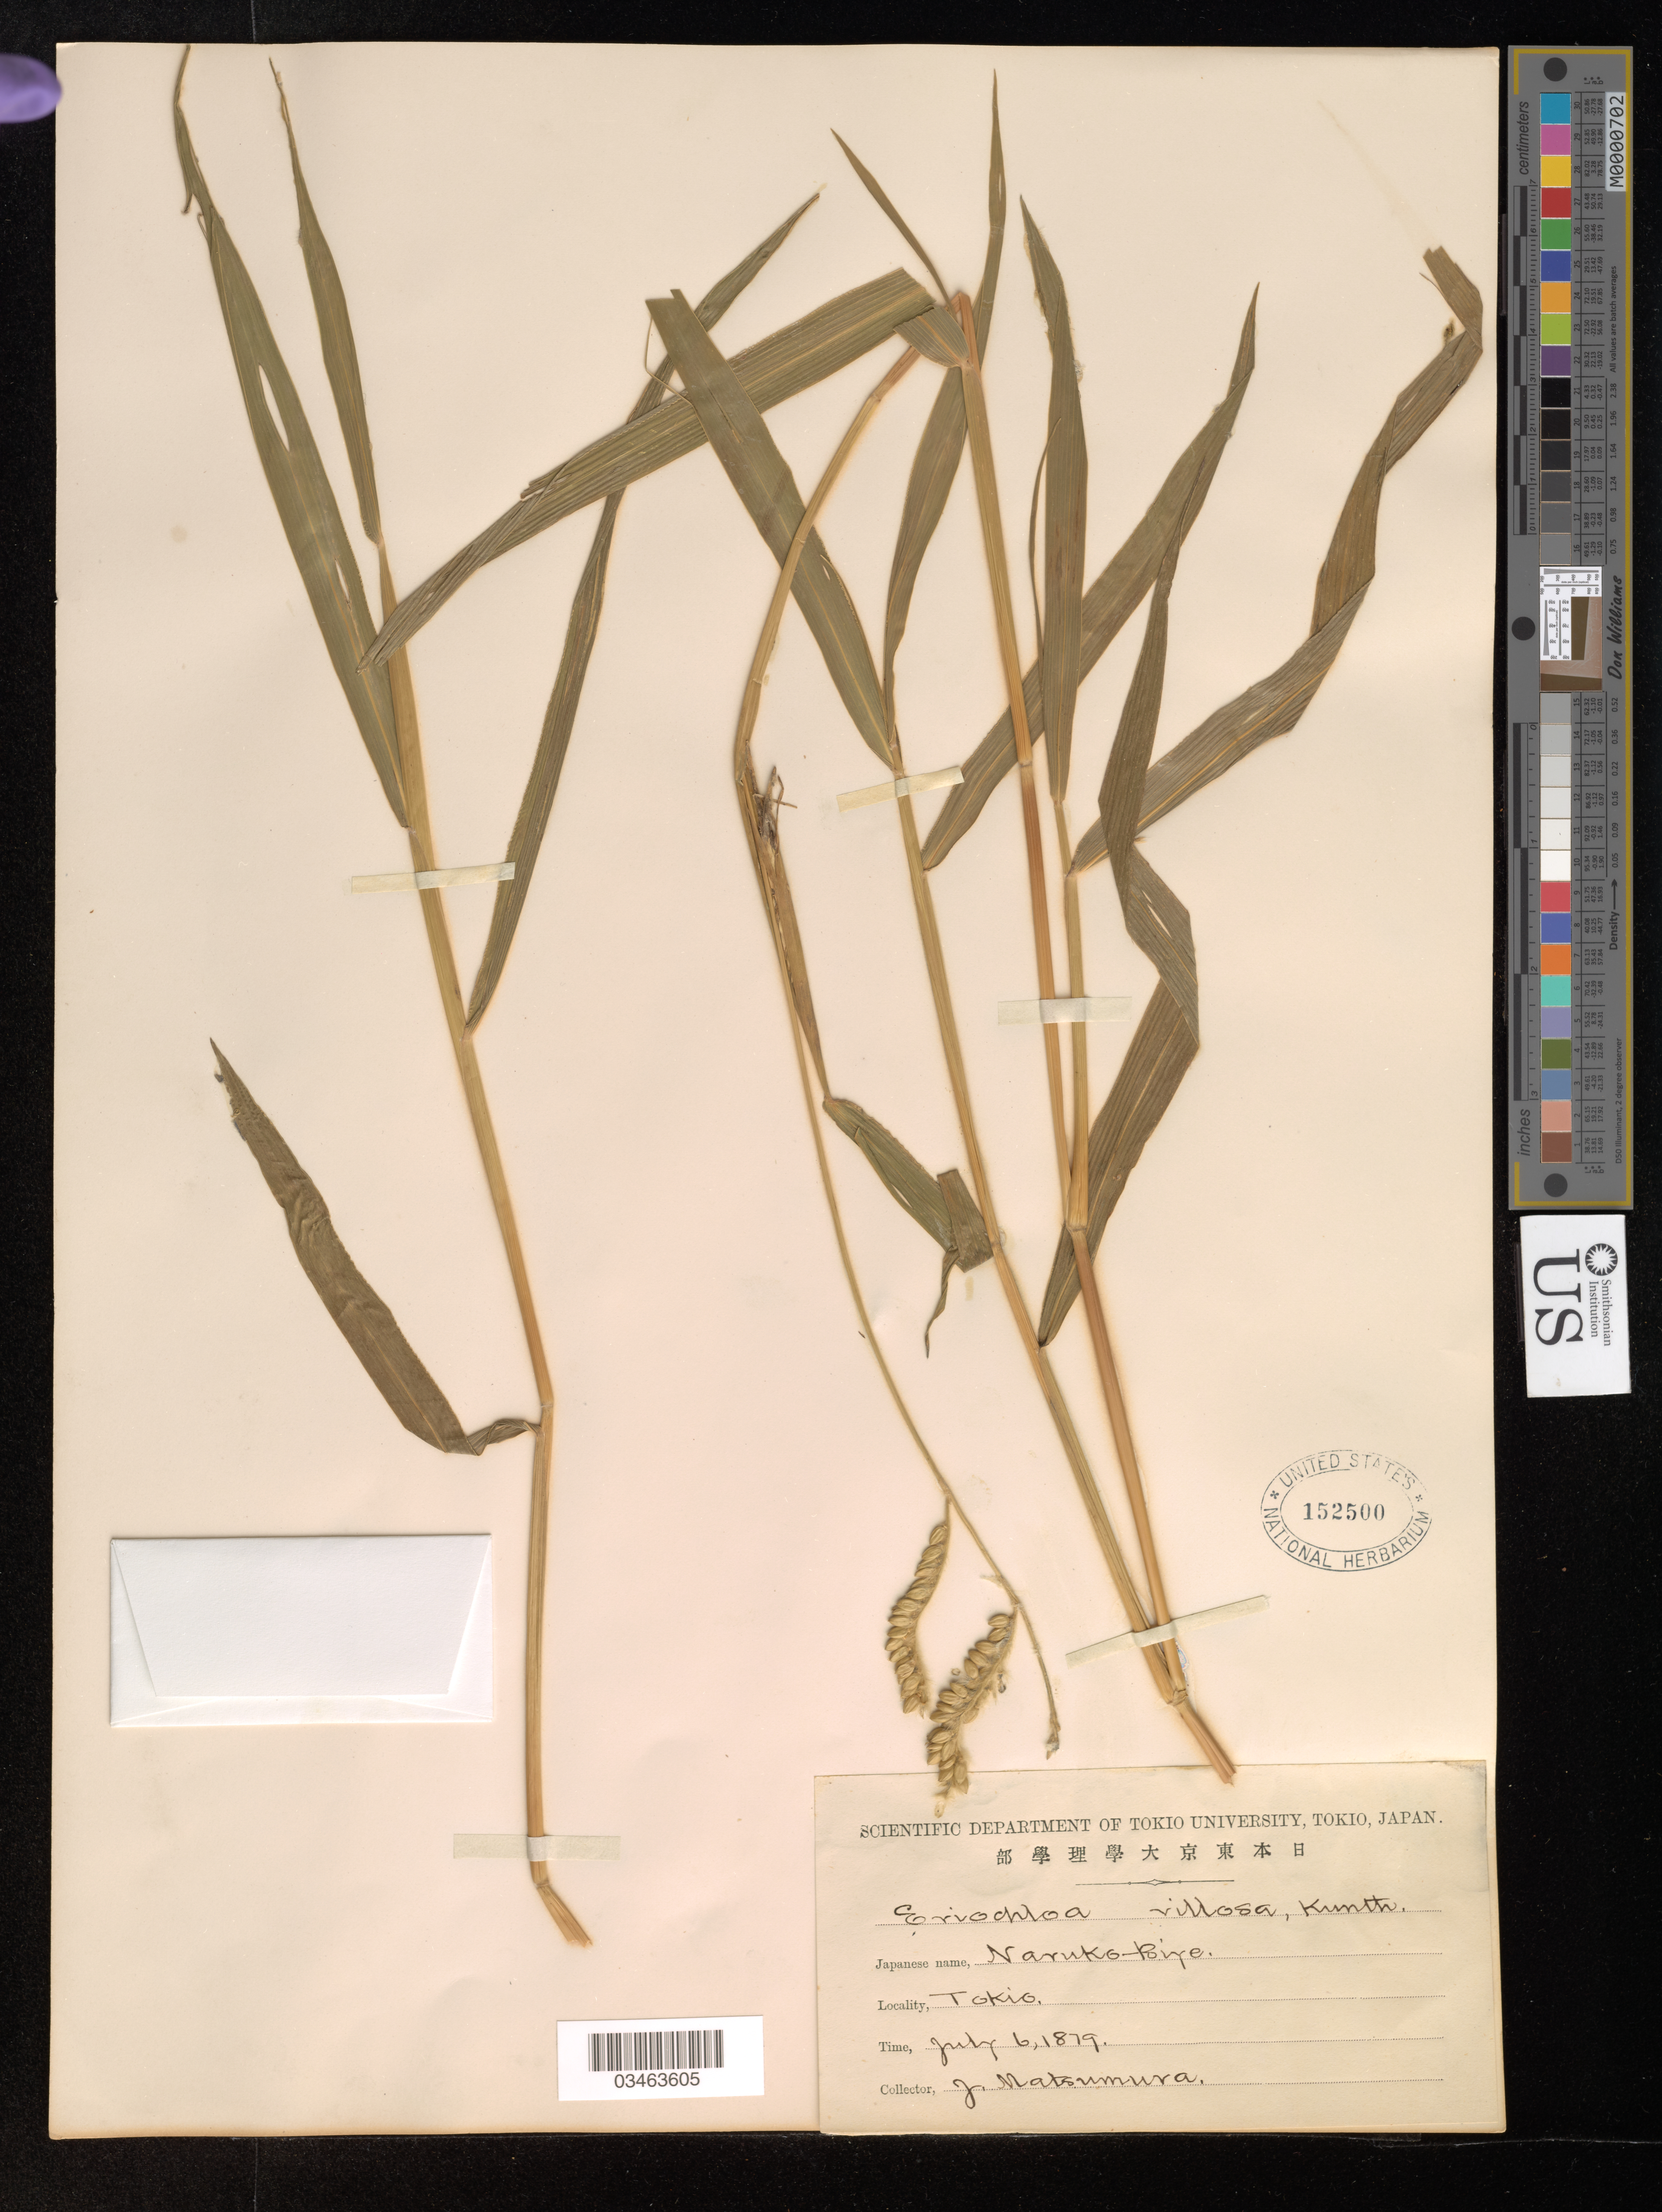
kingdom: Plantae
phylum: Tracheophyta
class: Liliopsida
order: Poales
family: Poaceae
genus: Eriochloa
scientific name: Eriochloa villosa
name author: (Thunb.) Kunth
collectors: J. Matsumura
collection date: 1879-07-06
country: Japan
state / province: Tokyo, Federal City of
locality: Tokio.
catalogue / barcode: US 152500